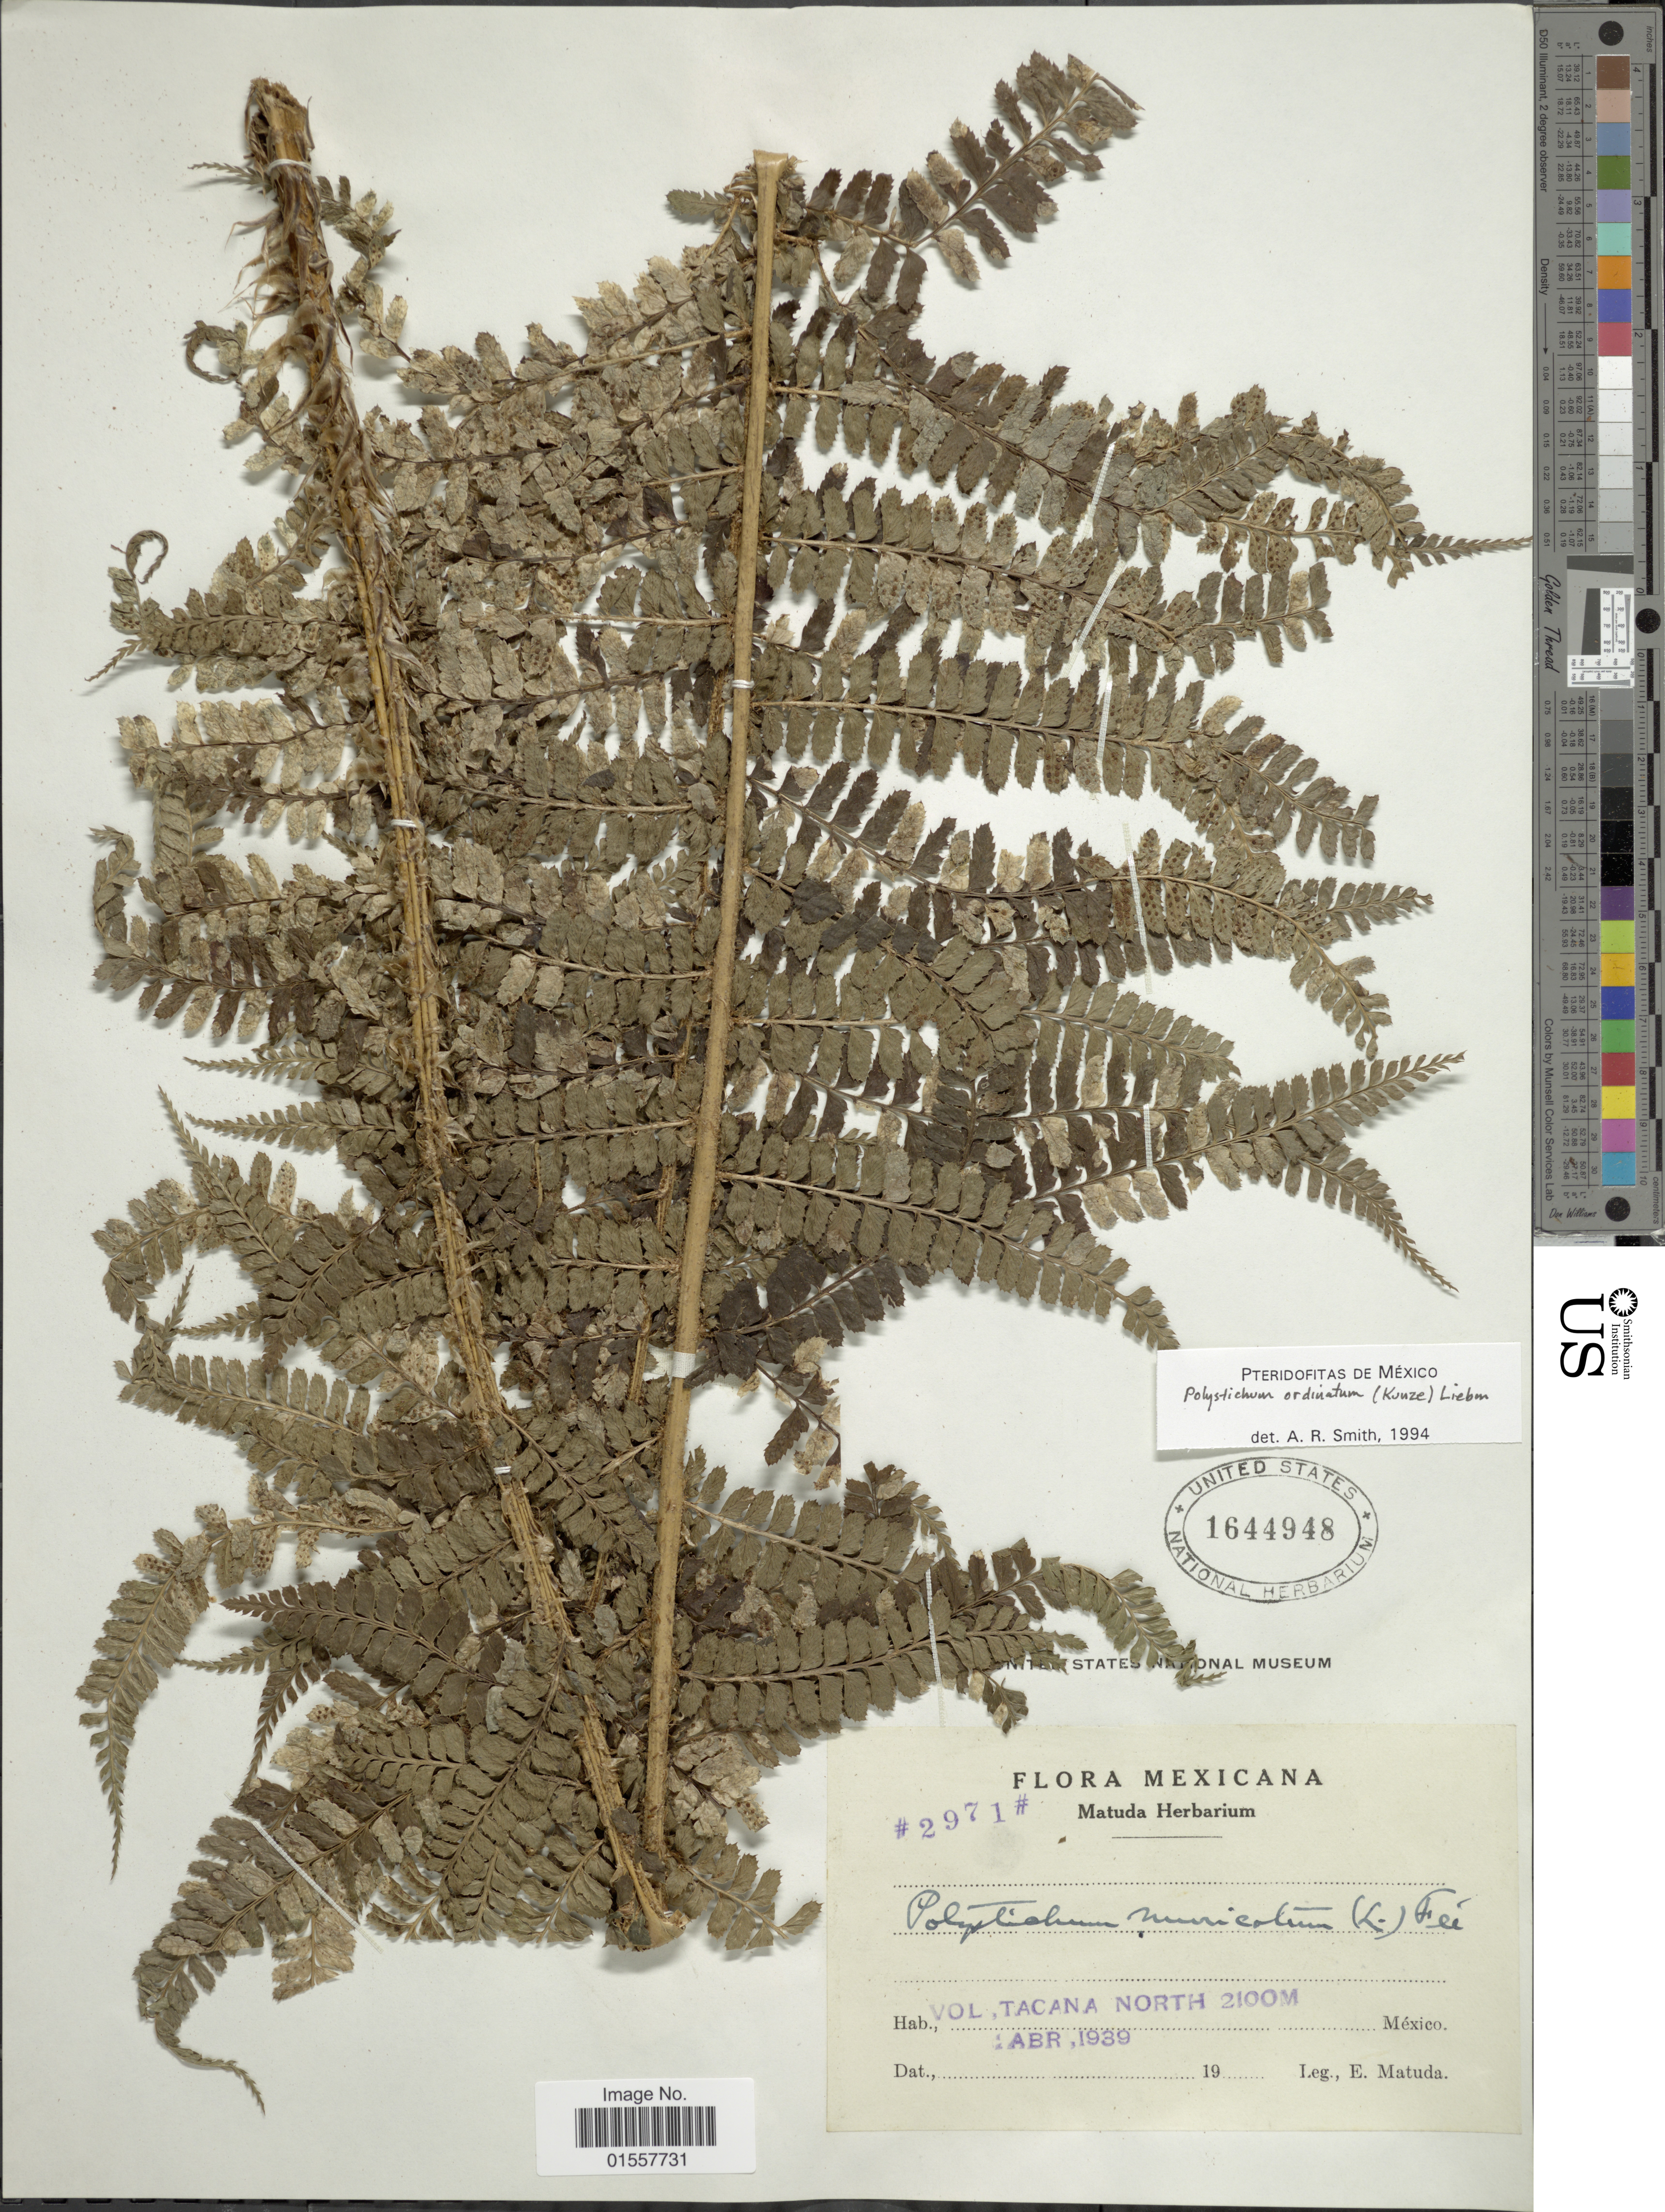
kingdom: Plantae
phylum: Tracheophyta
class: Polypodiopsida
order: Polypodiales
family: Dryopteridaceae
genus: Polystichum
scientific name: Polystichum ordinatum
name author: (Kunze) Liebm.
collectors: E. Matuda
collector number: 2971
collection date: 1939-04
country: Mexico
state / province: México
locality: Mexicana, Vol. Tacana North, Mexico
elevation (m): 2100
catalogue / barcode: US 1644948